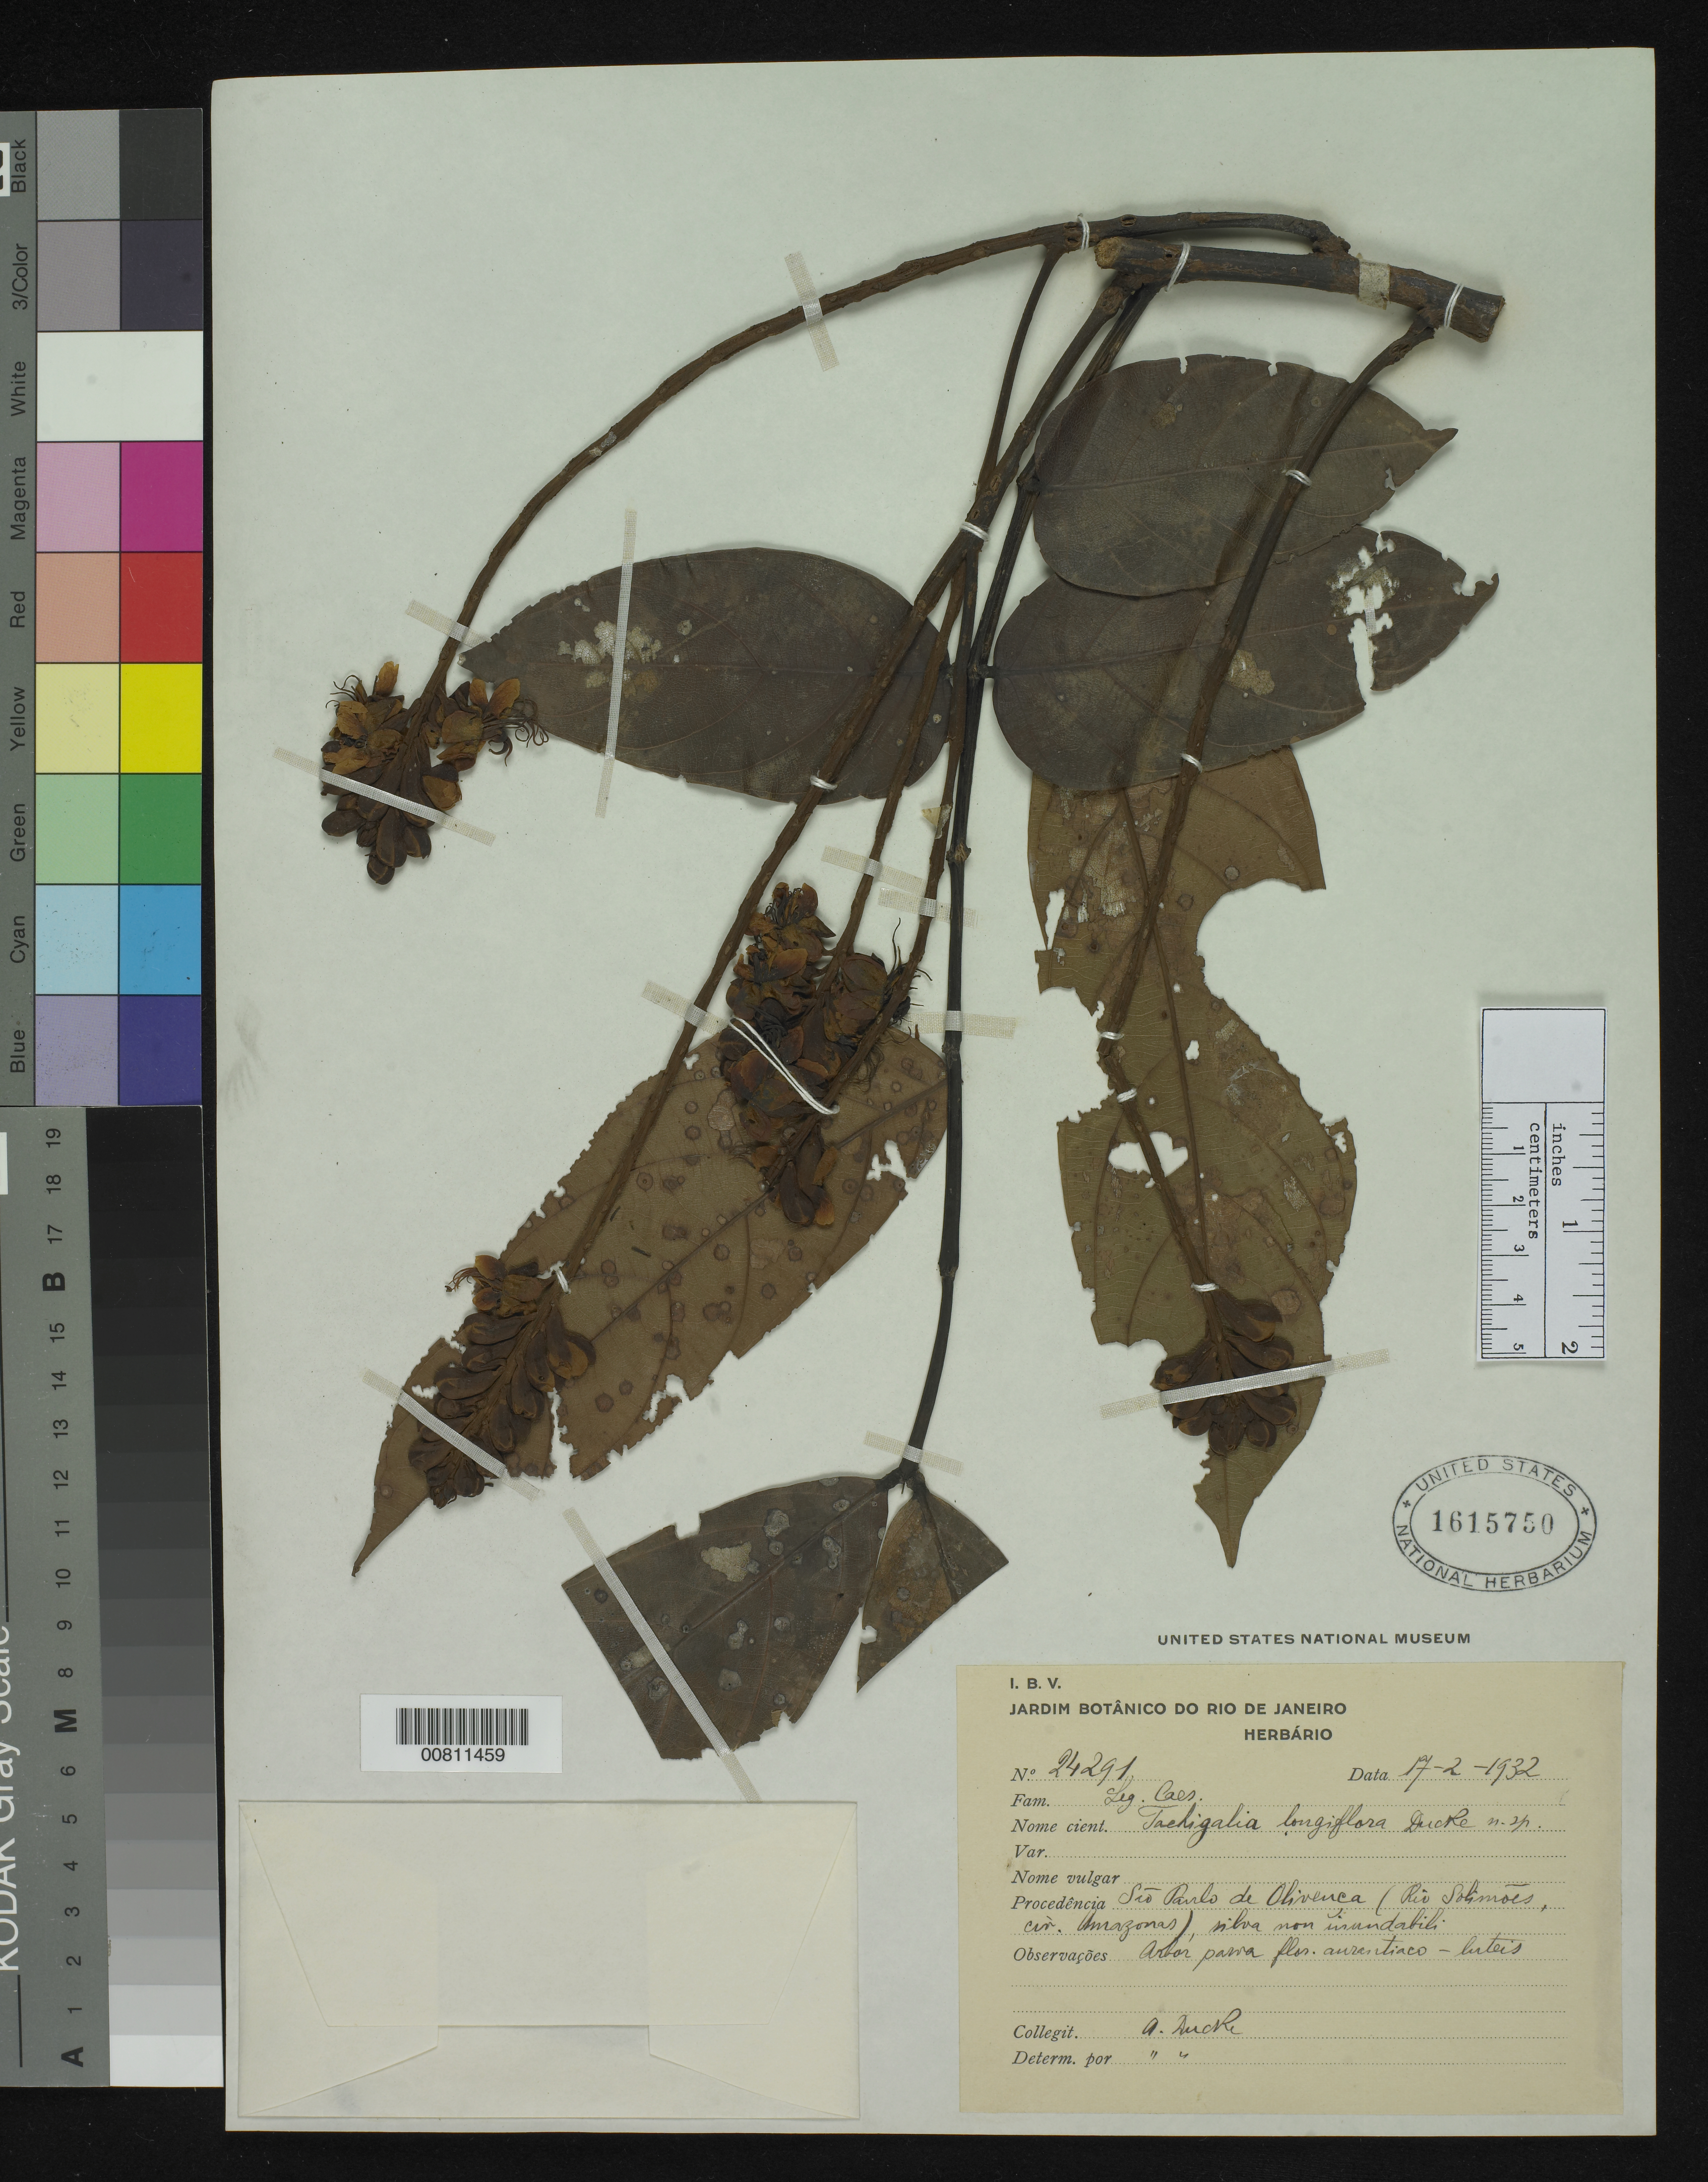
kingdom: Plantae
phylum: Tracheophyta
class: Magnoliopsida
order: Fabales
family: Fabaceae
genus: Tachigali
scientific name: Tachigali longiflora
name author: Ducke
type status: Isotype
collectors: A. Ducke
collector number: Herb. Jard. Bot. Rio 24291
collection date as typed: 17 Feb 1932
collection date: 1932-02-17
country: Brazil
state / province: Amazonas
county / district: San Paulo de Olivenca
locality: Sao Paulo de Olivenca (Rio Solimoes).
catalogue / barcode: US 1615750